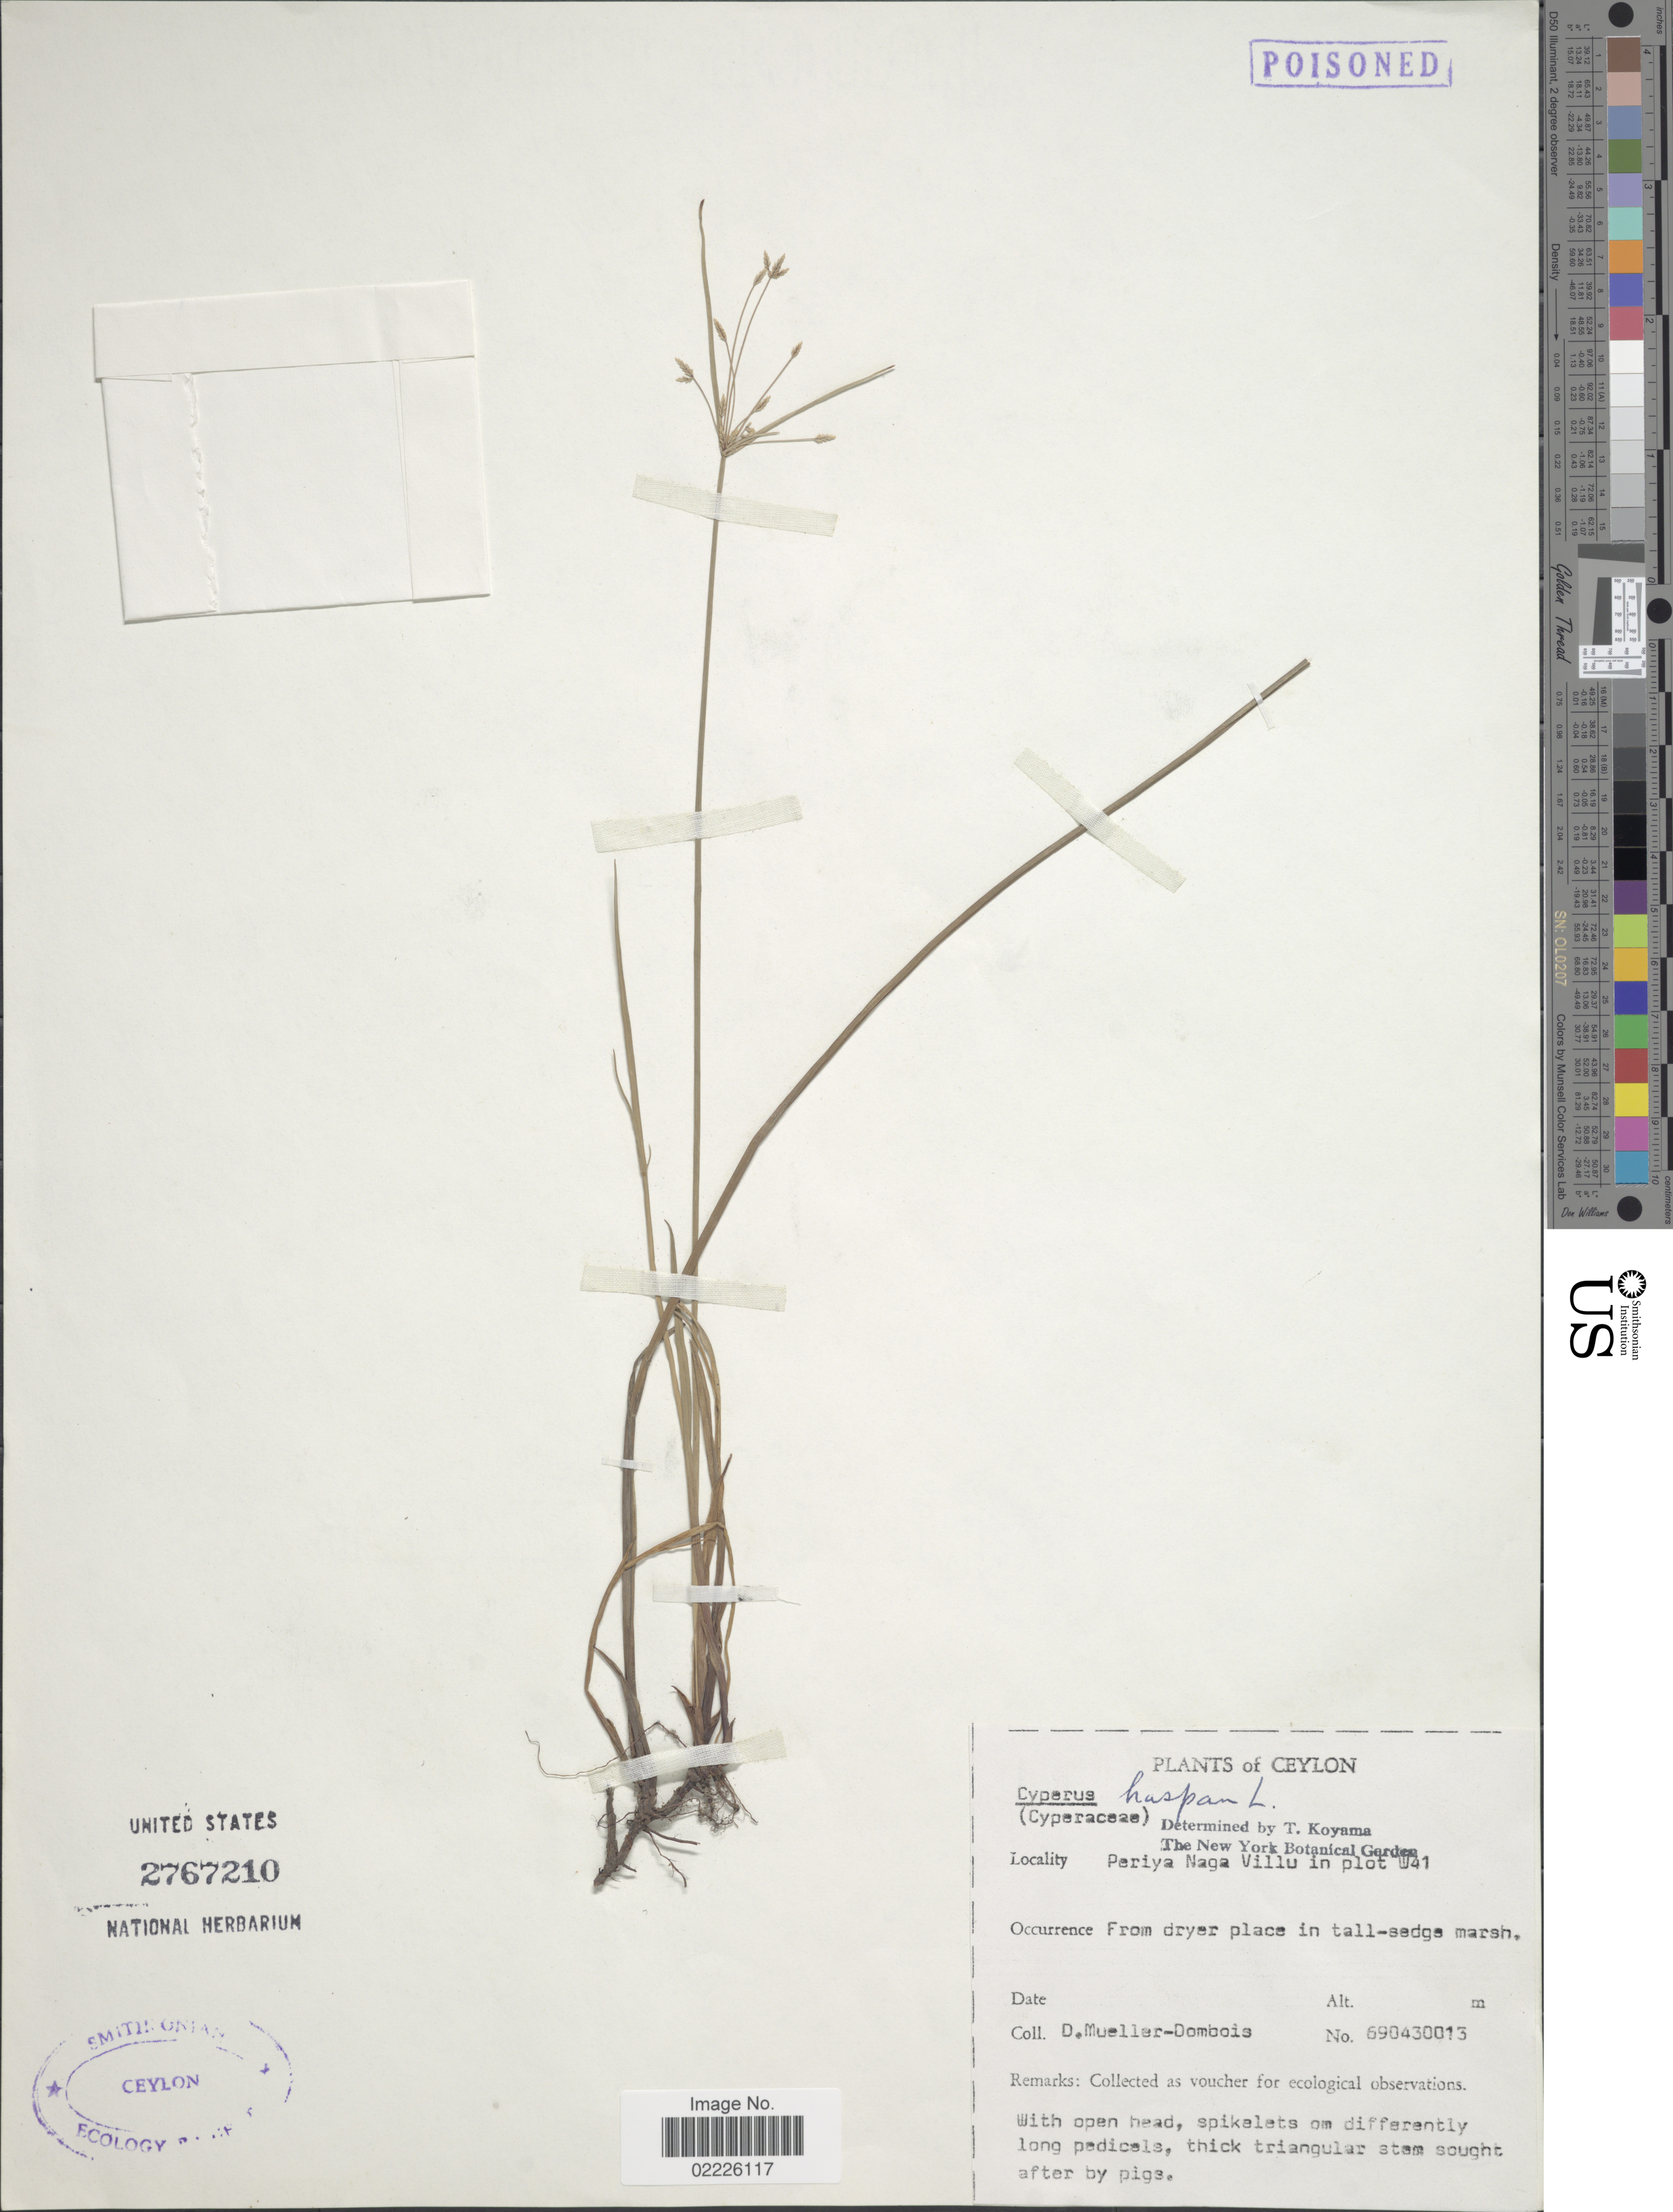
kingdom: Plantae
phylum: Tracheophyta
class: Liliopsida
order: Poales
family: Cyperaceae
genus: Cyperus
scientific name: Cyperus haspan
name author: L.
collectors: D. Mueller-Dombois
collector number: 690430013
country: Sri Lanka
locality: Ceylon, Periya Naga Villu in plot W41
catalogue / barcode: US 2767210